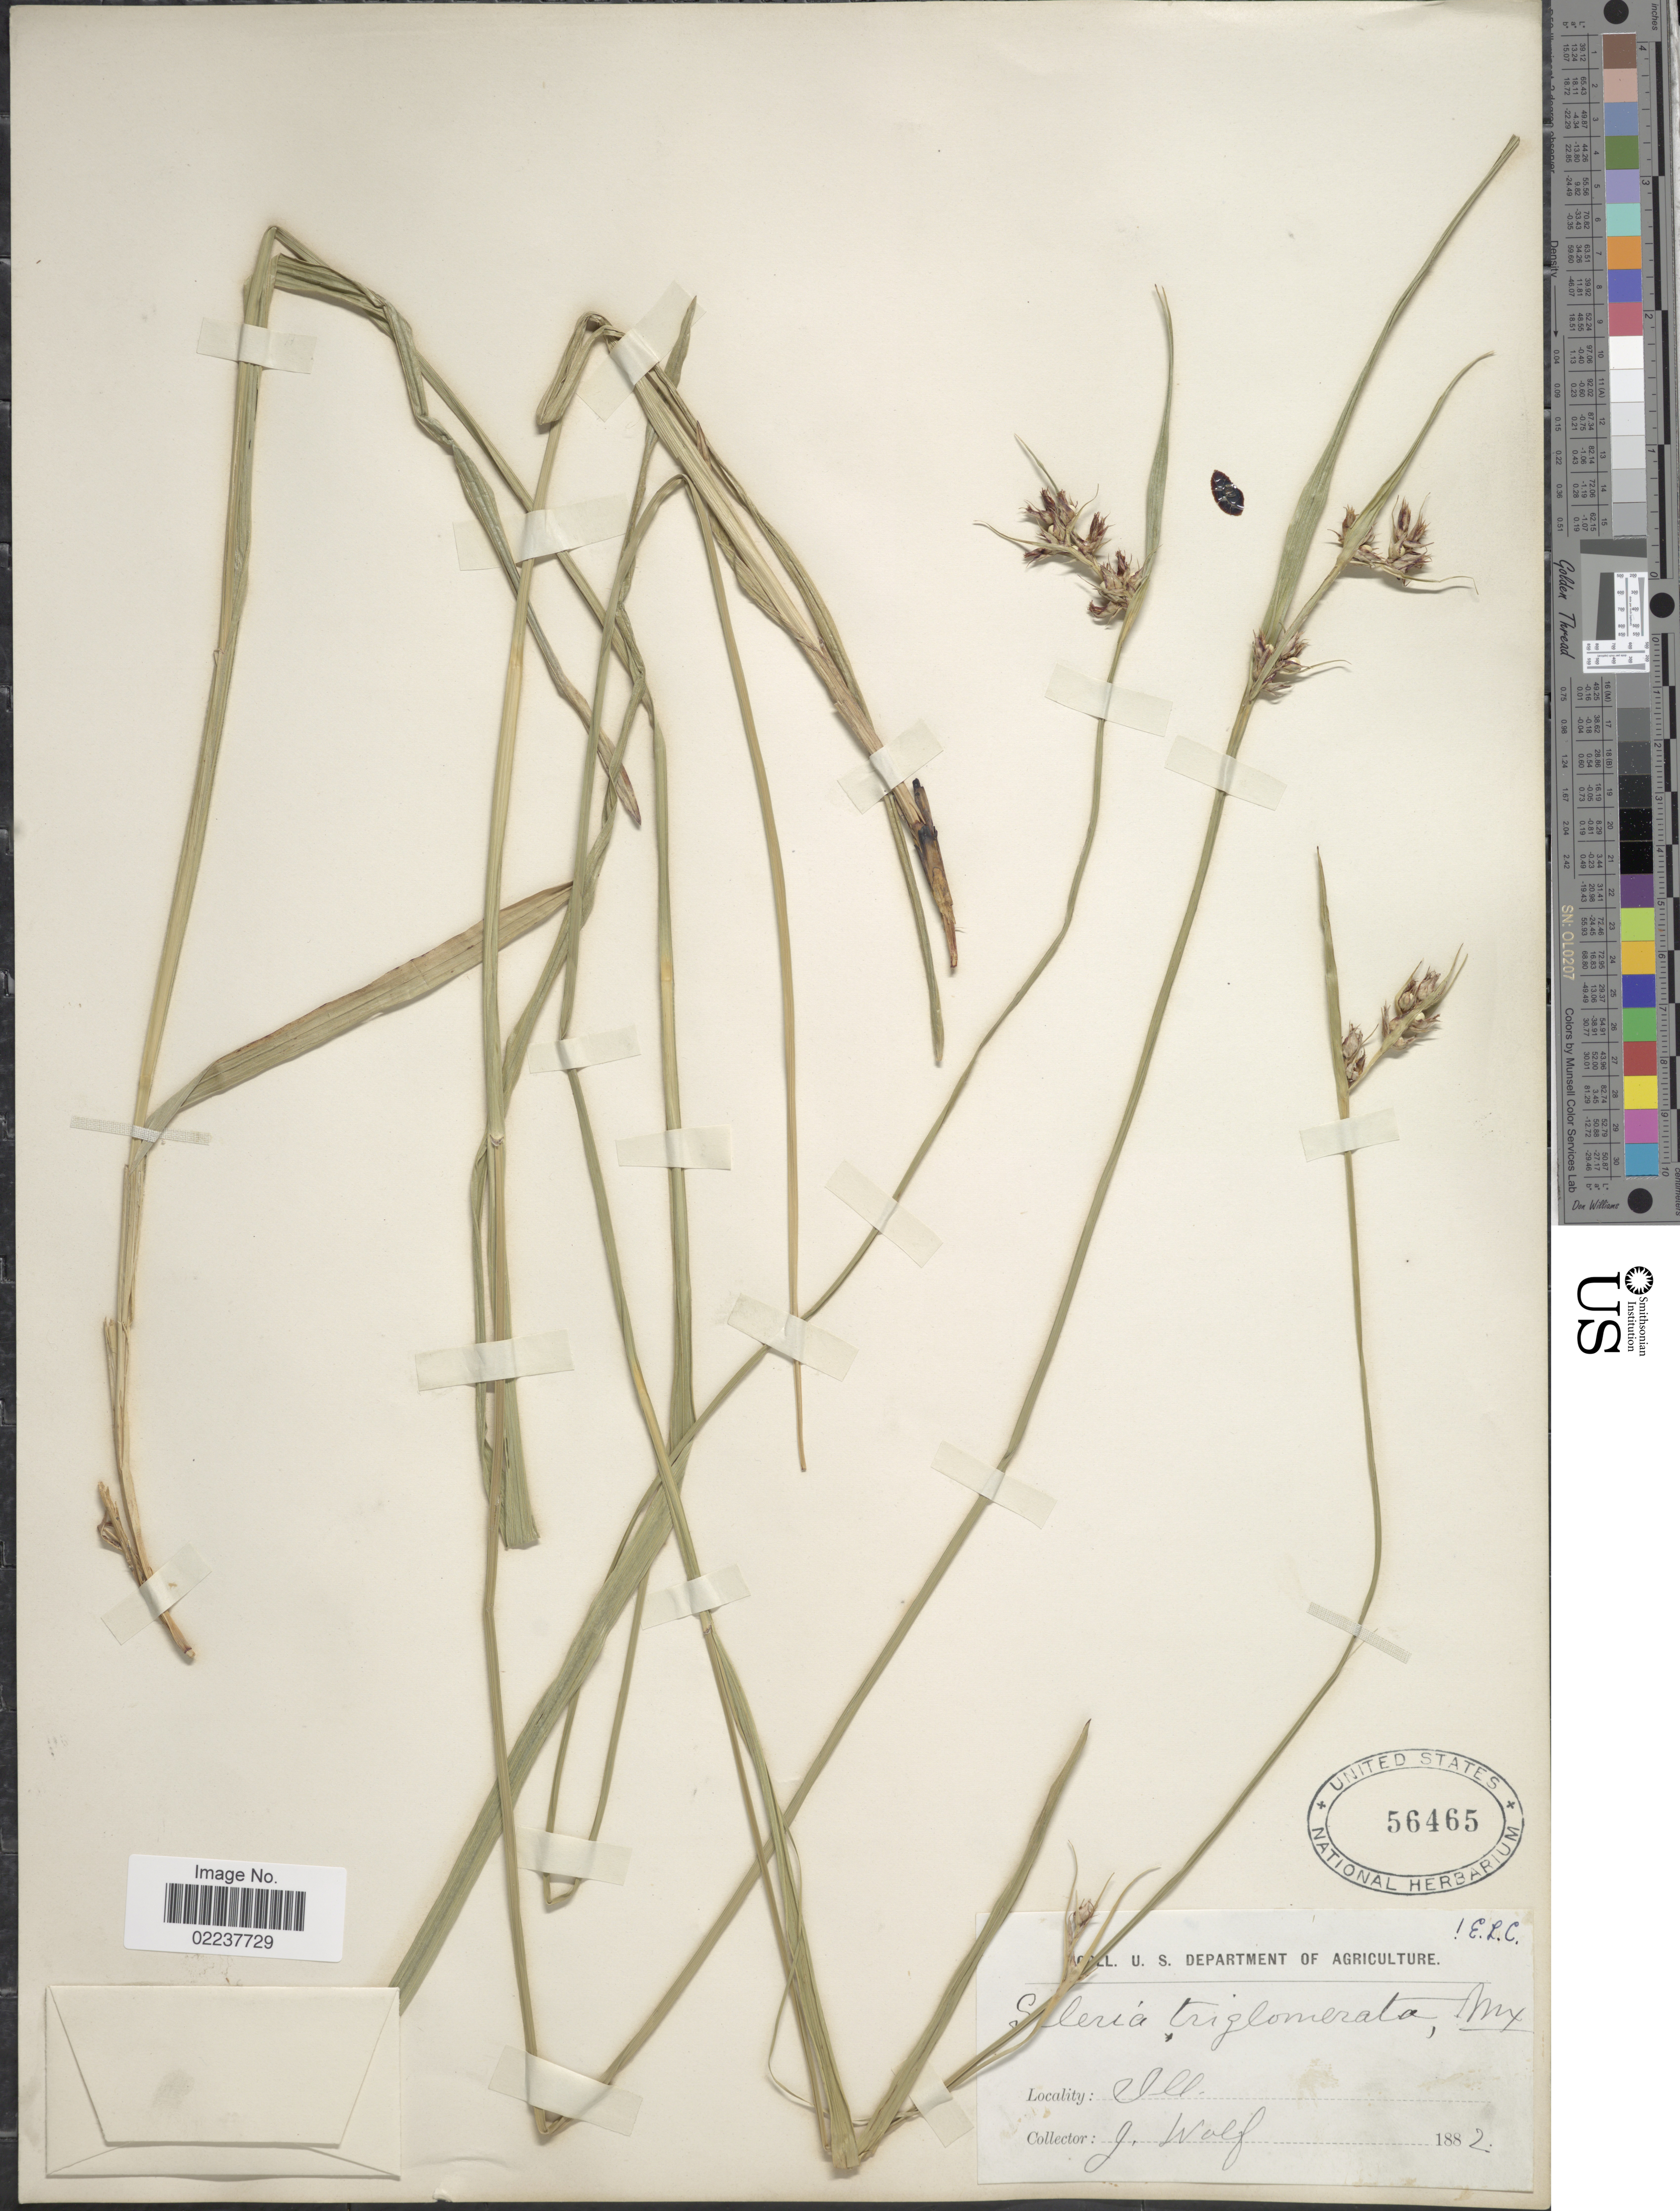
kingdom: Plantae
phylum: Tracheophyta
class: Liliopsida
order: Poales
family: Cyperaceae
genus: Scleria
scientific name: Scleria triglomerata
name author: Michx.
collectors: J. Wolf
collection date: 1882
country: United States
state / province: Illinois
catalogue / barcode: US 56465